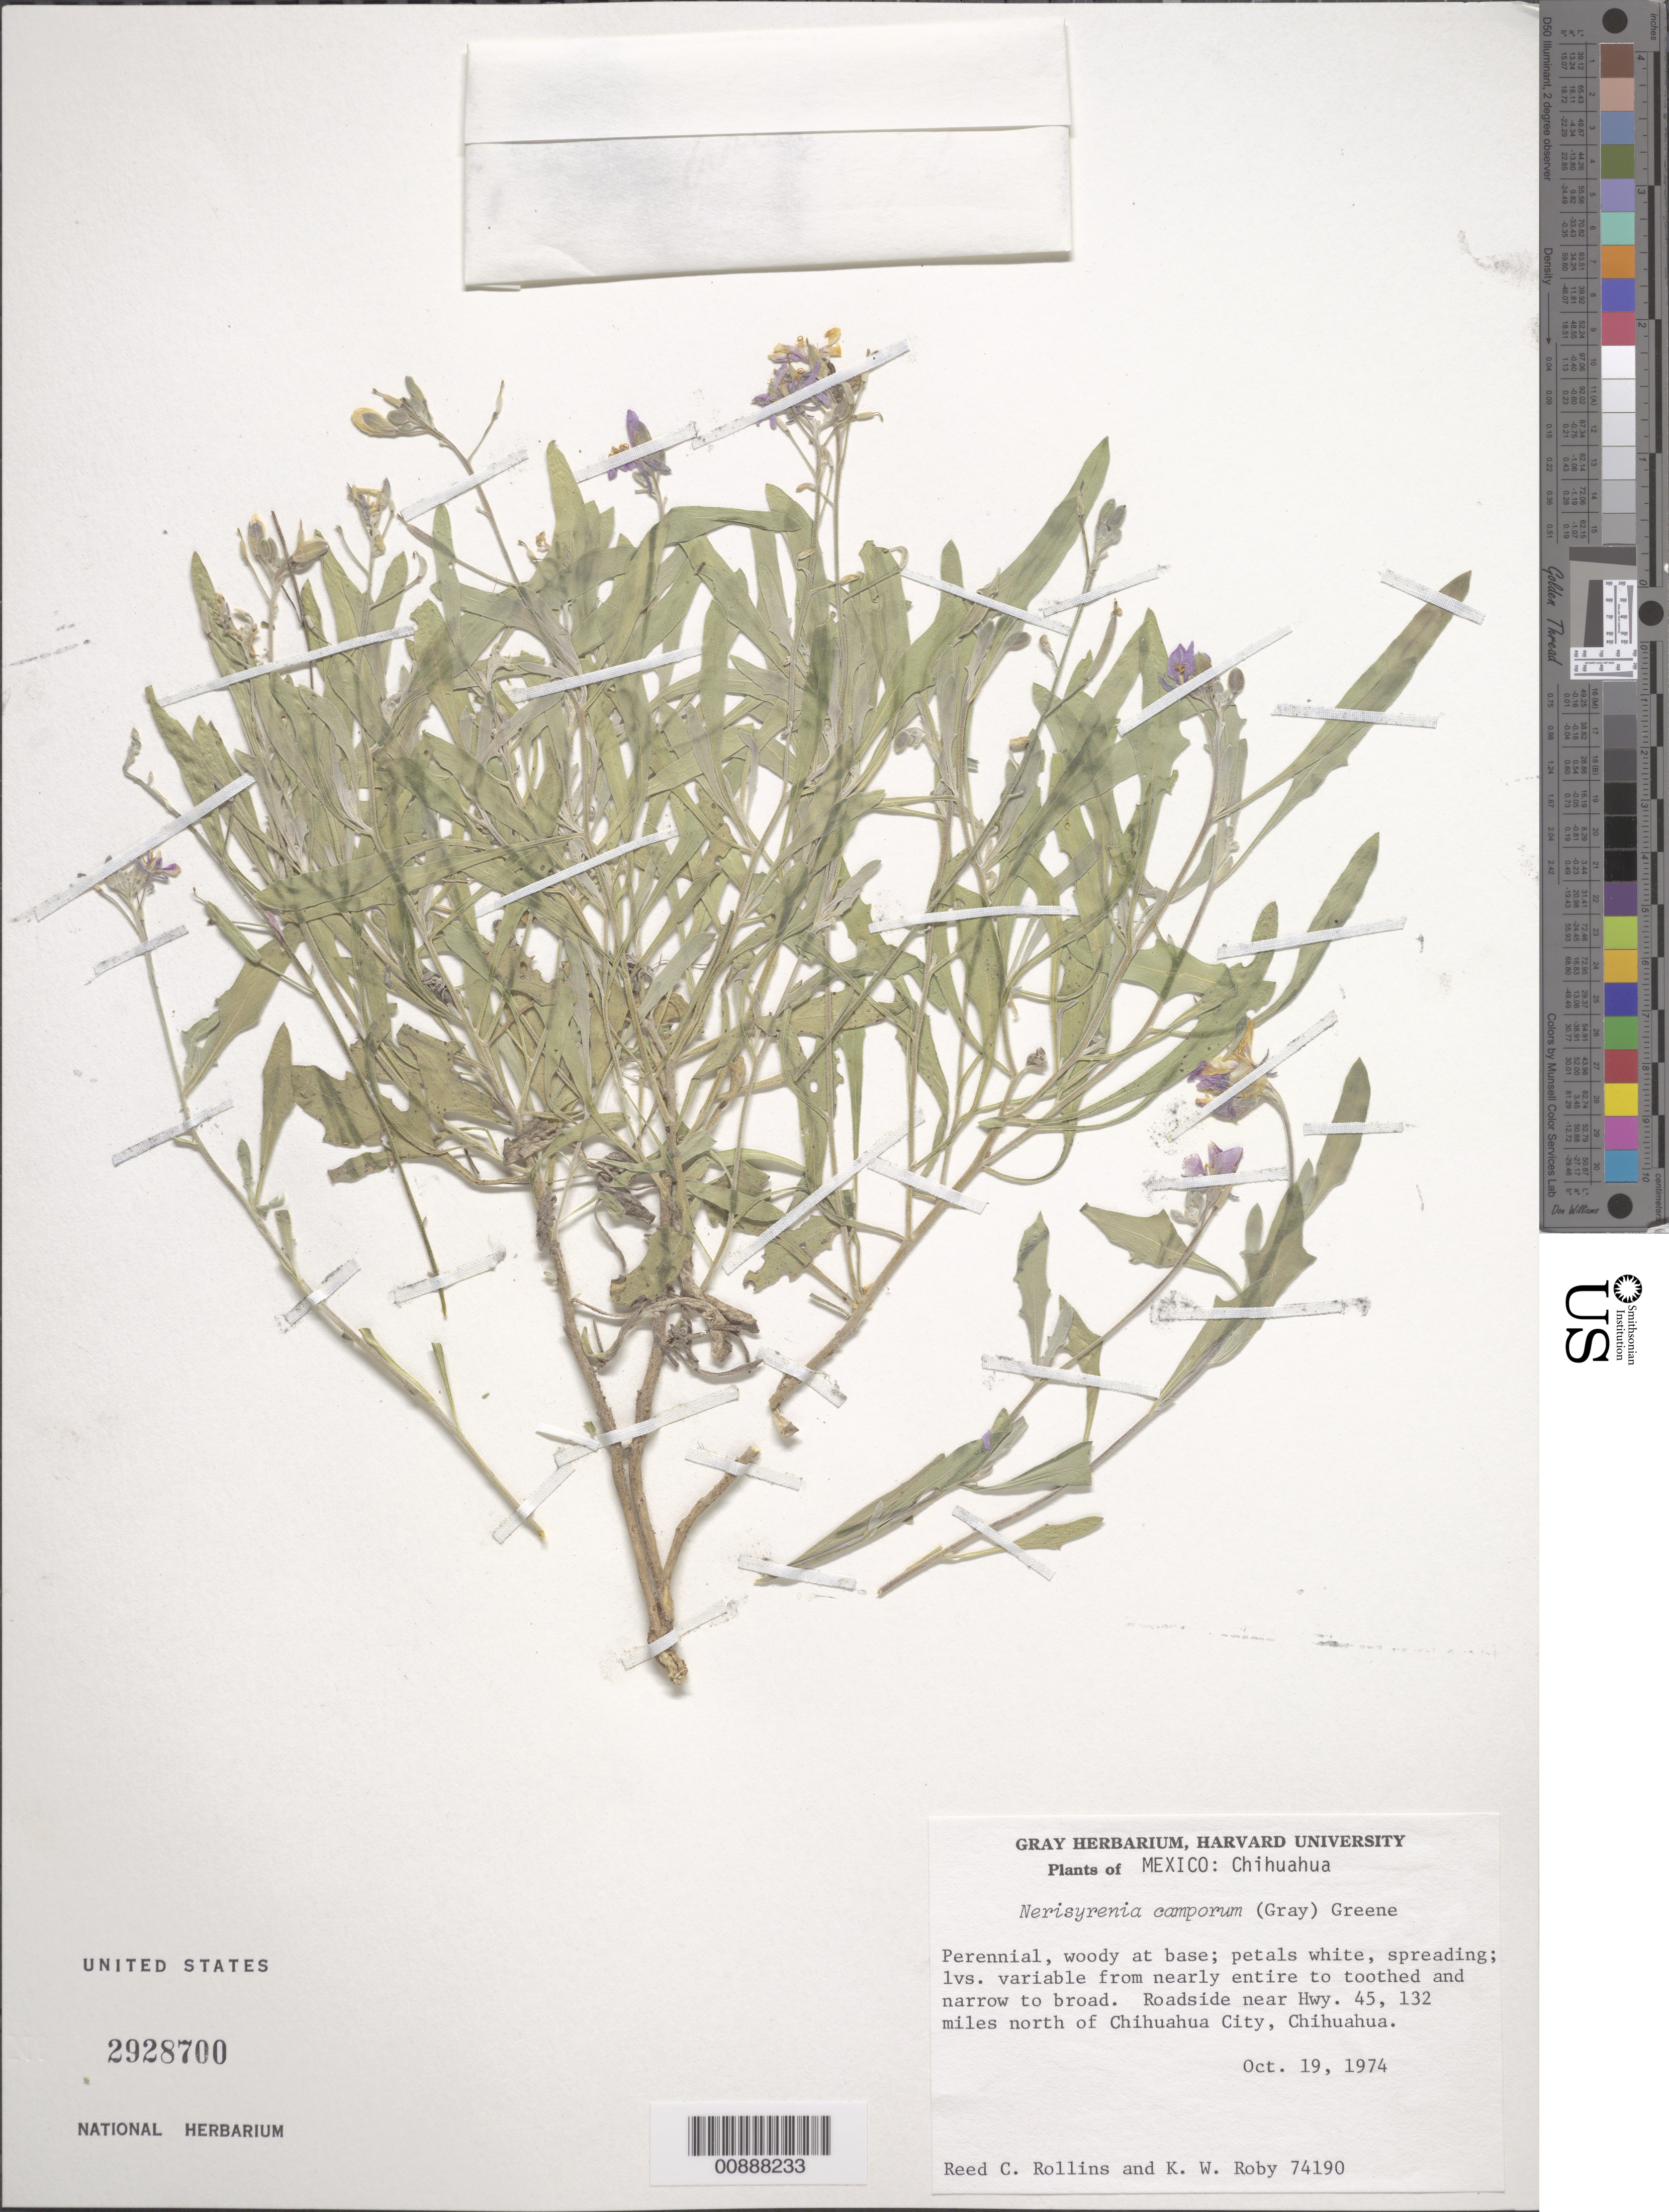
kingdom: Plantae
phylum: Tracheophyta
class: Magnoliopsida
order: Brassicales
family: Brassicaceae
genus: Nerisyrenia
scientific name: Nerisyrenia camporum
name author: (A. Gray) Greene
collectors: R. C. Rollins & K. W. Roby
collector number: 74190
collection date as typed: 19 Oct 1974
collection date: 1974-10-19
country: Mexico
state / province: Chihuahua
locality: Roadside near Hwy. 45, 132 miles north of Chihuahua City, Chihuahua.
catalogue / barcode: US 2928700